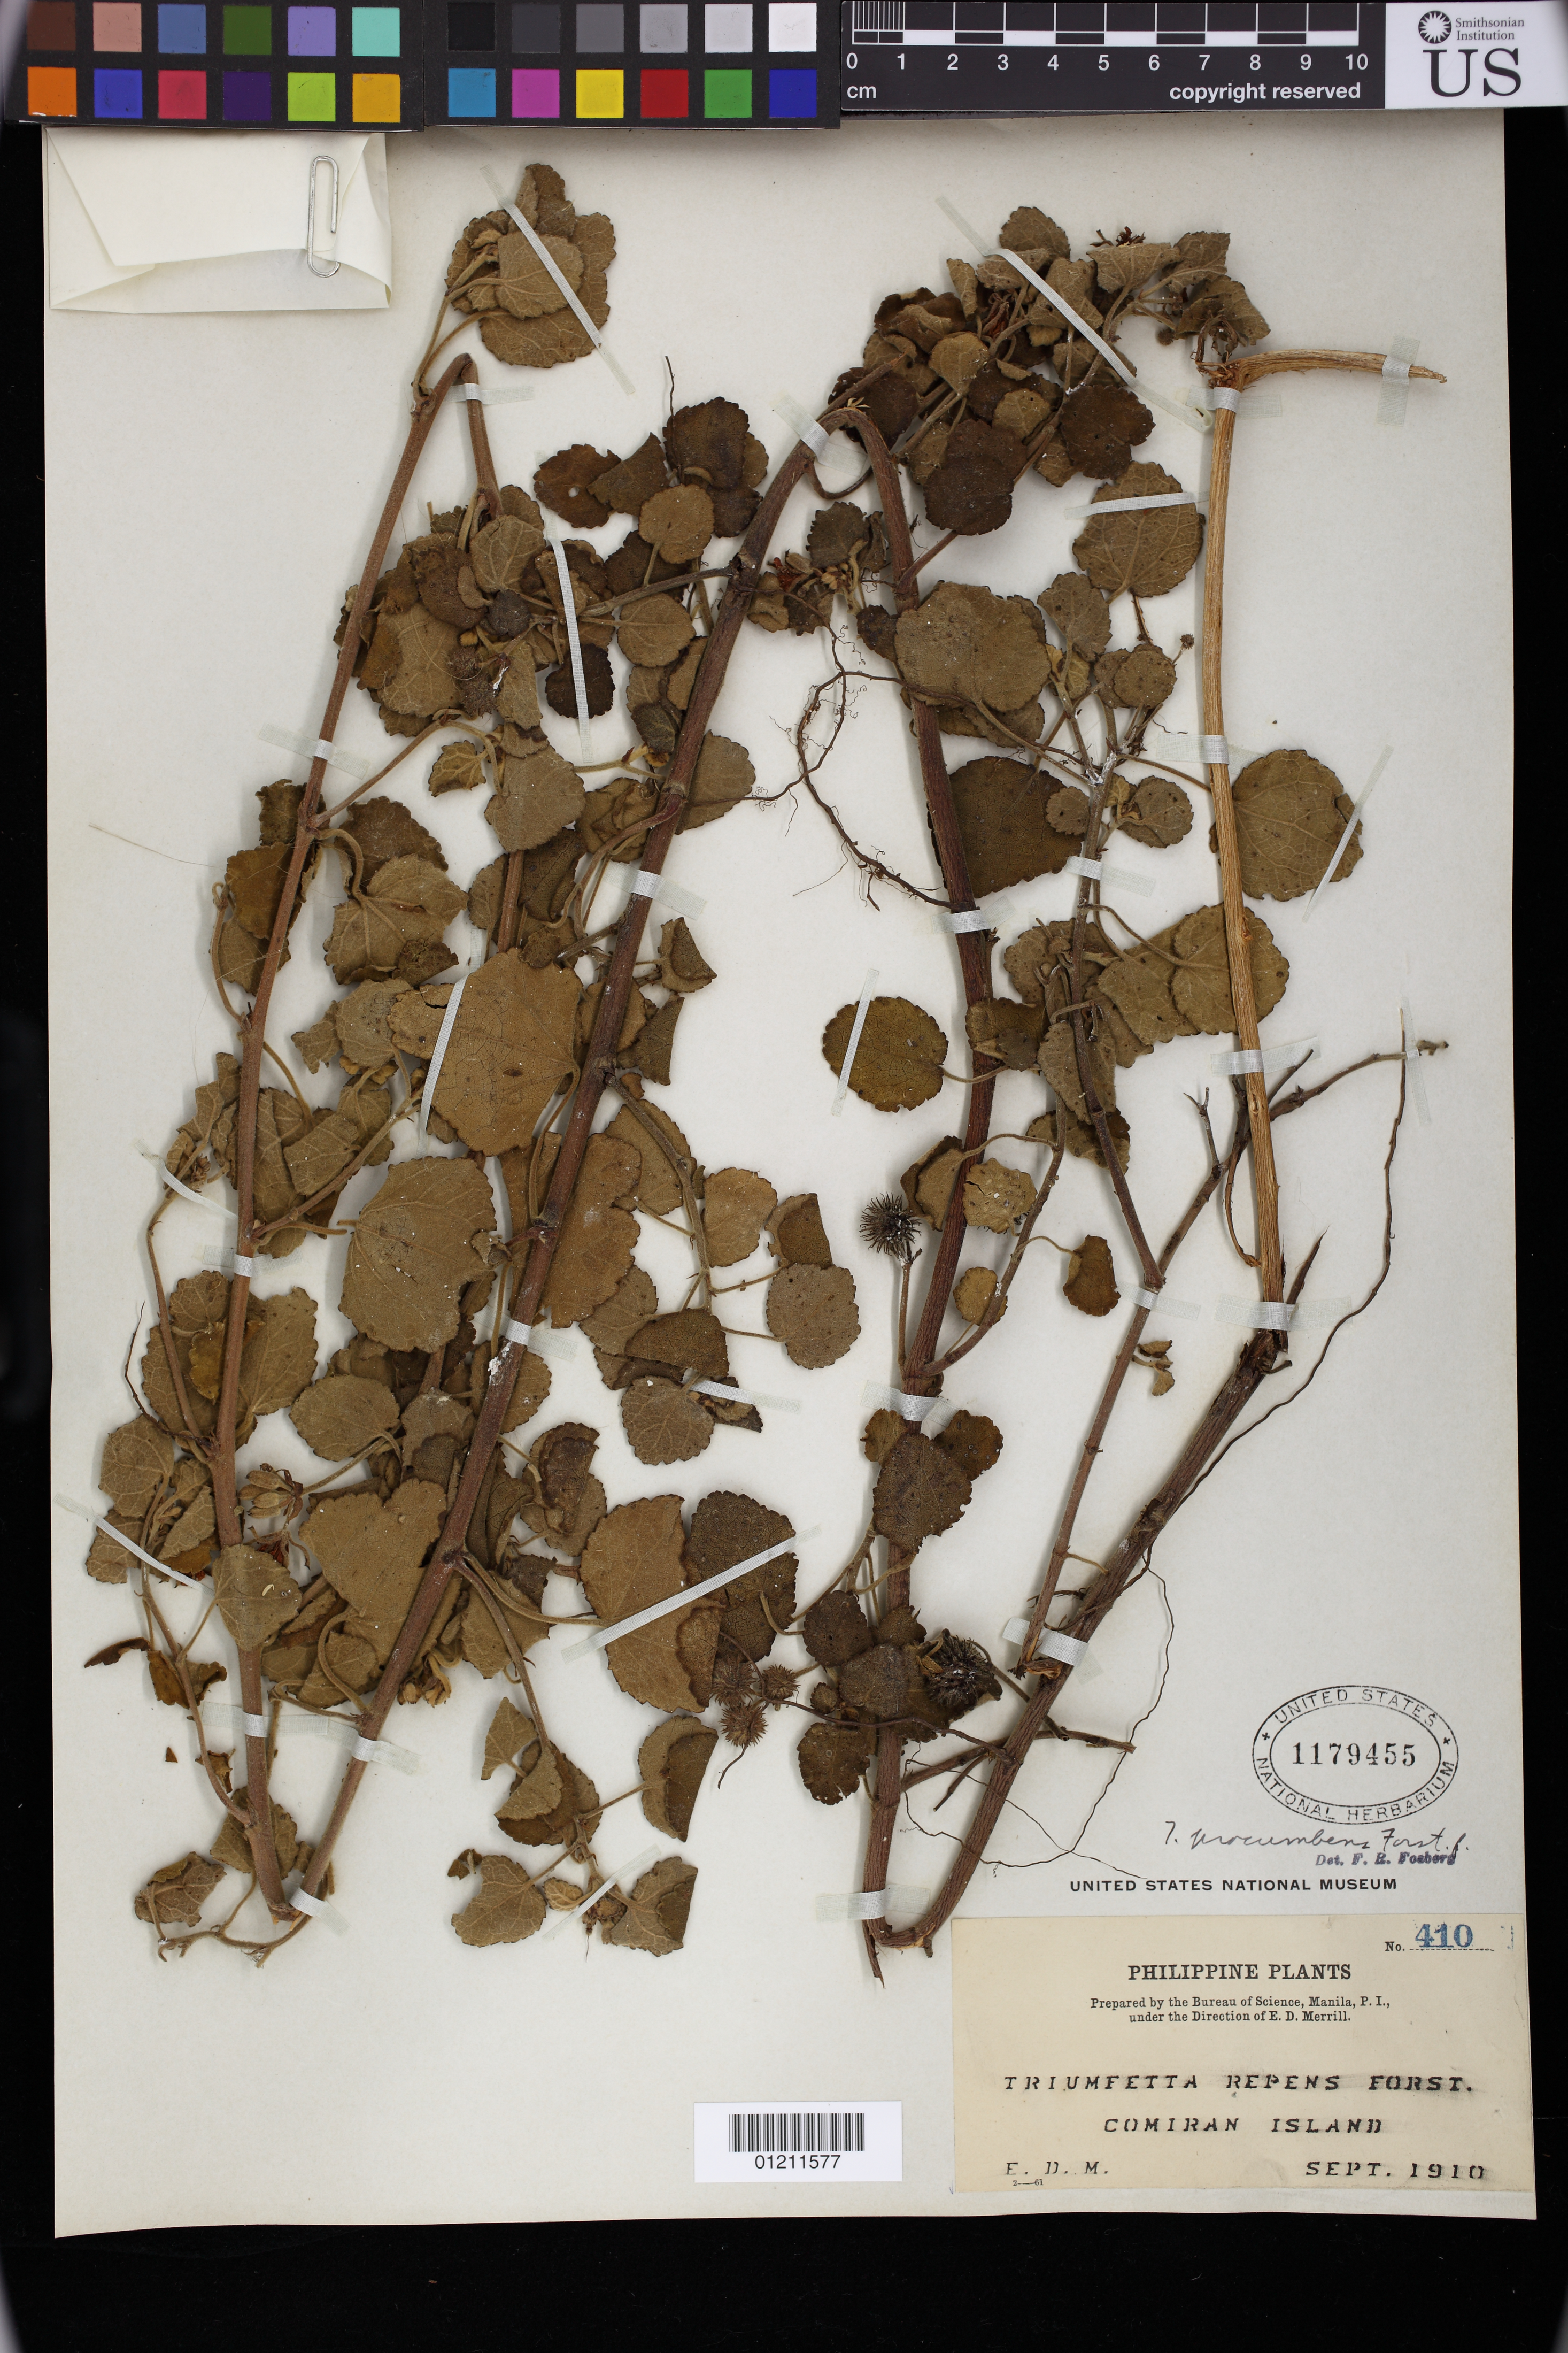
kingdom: Plantae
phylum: Tracheophyta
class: Magnoliopsida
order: Malvales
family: Malvaceae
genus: Triumfetta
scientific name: Triumfetta procumbens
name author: G. Forst.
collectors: E. D. Merrill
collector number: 410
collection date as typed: Sep 1910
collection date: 1910-09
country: Philippines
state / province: Mimaropa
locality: Comiran Island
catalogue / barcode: US 1179455